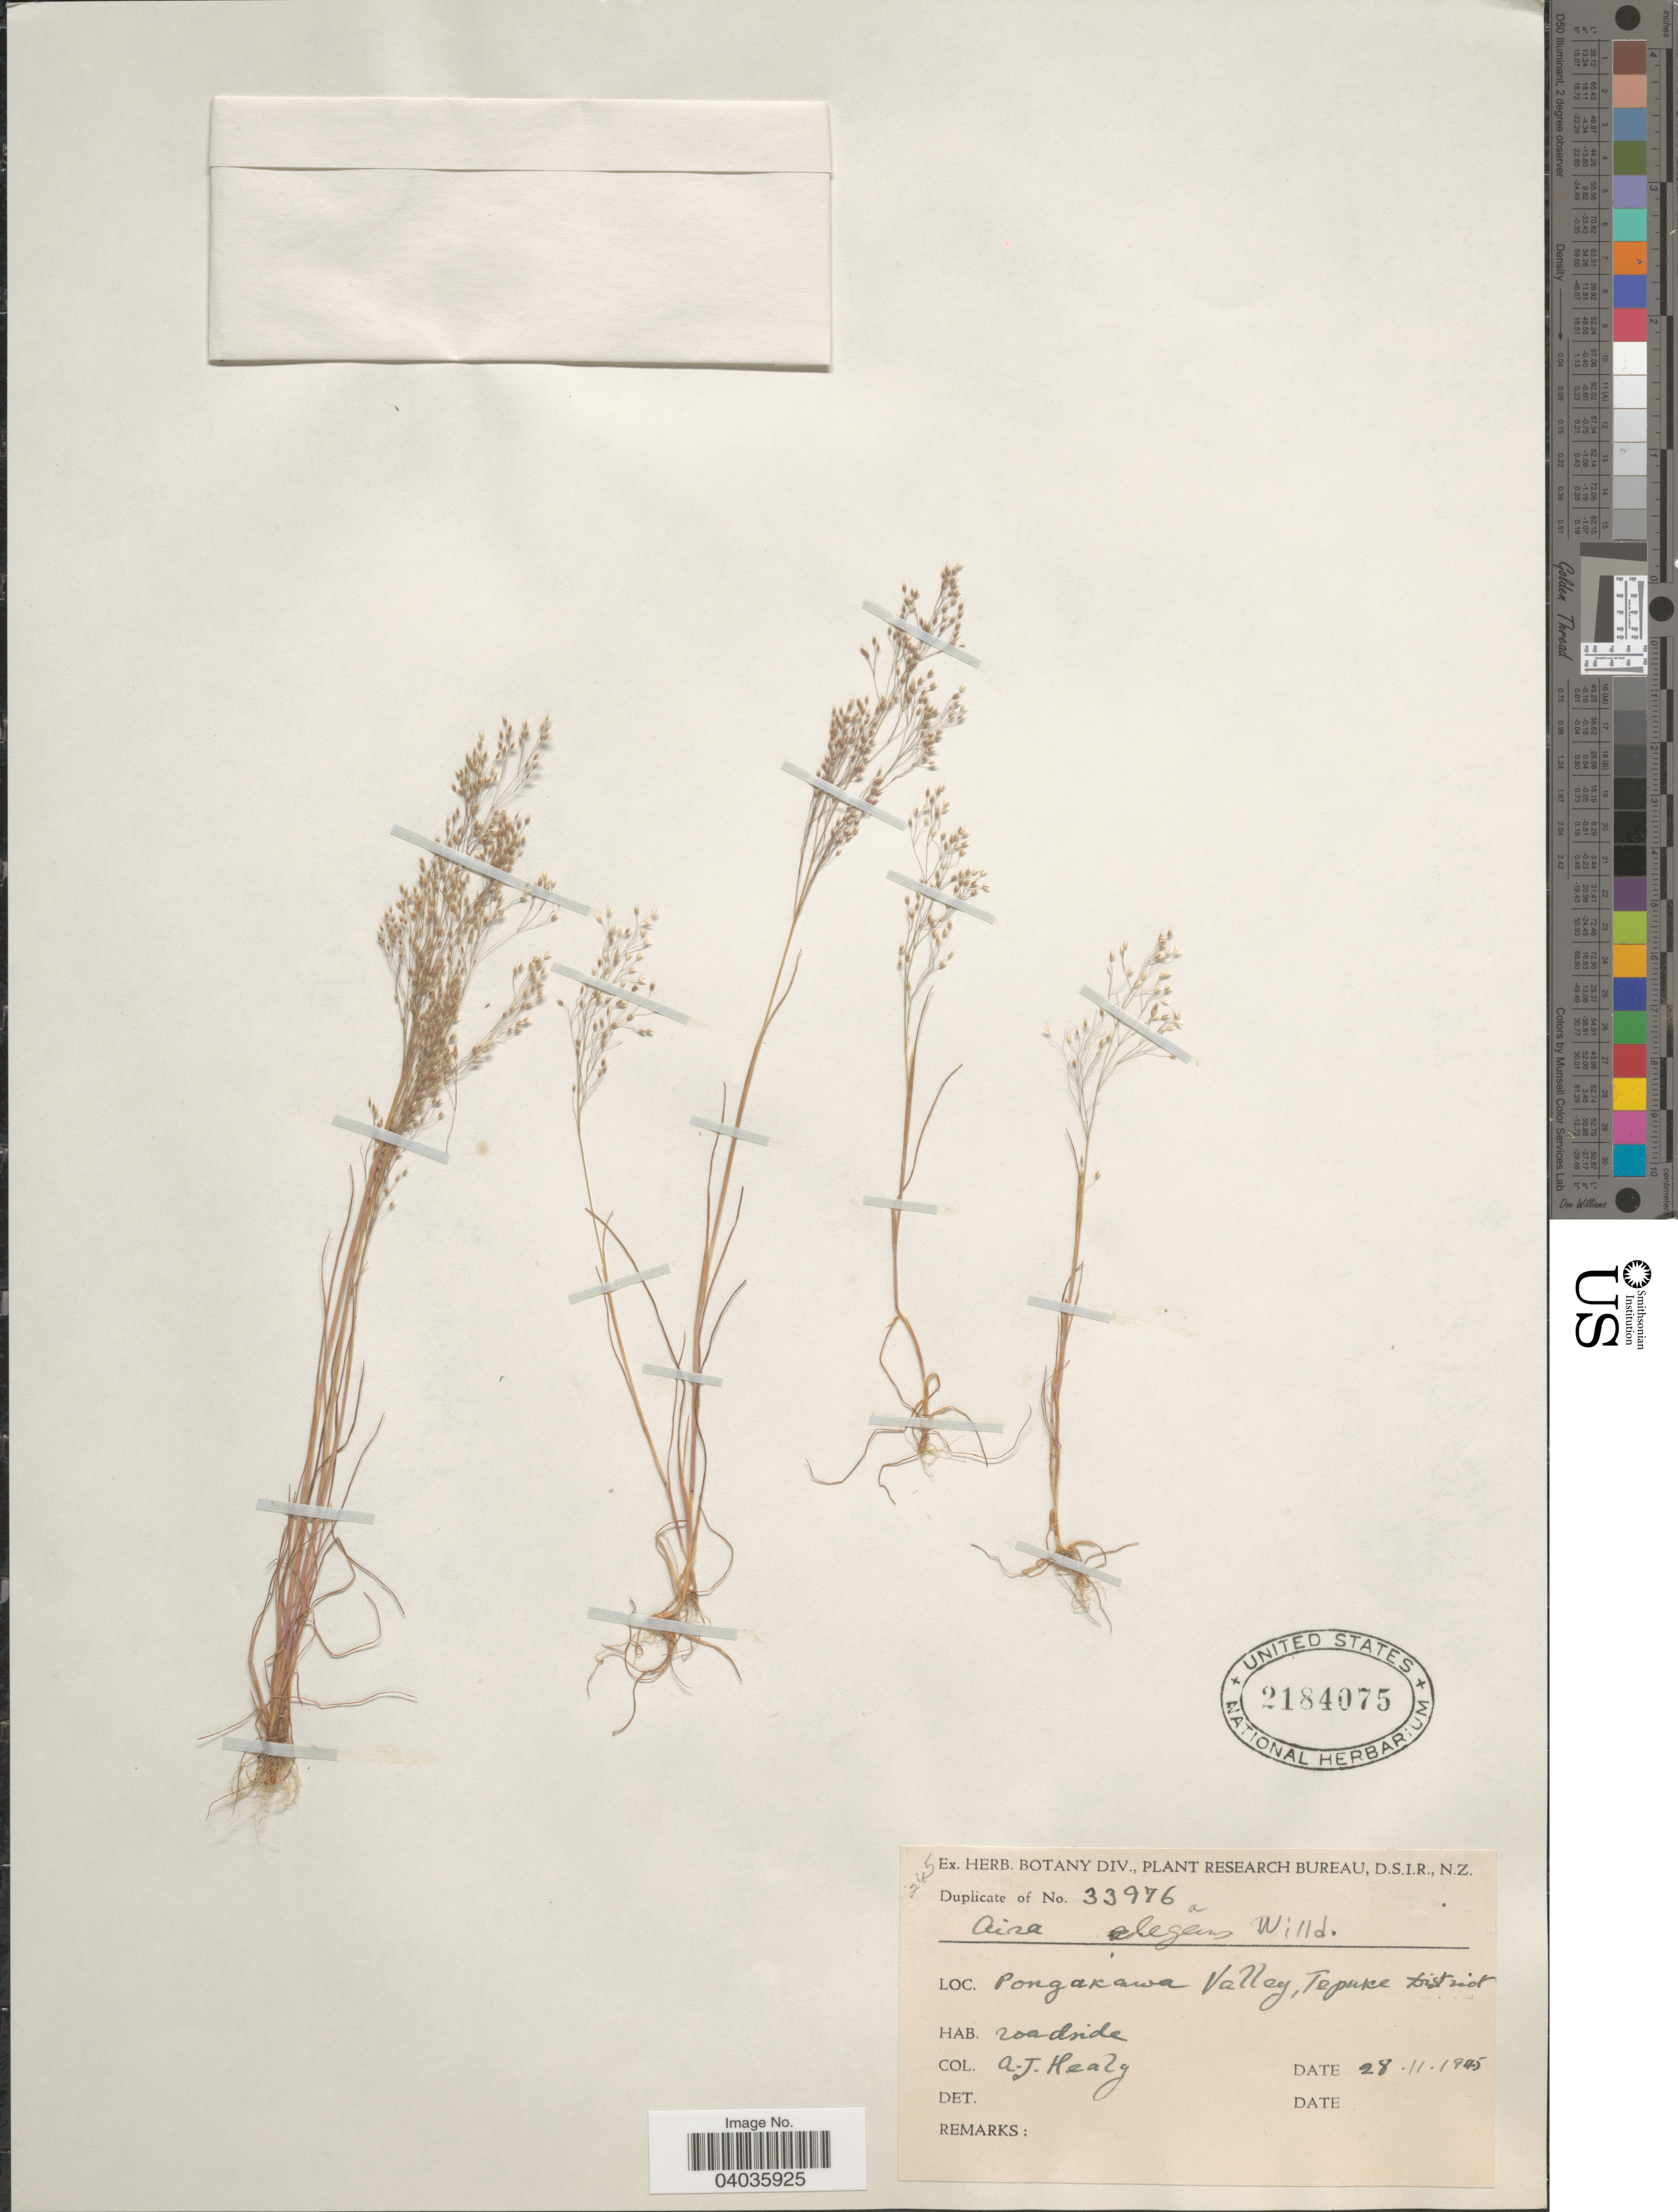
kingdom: Plantae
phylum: Tracheophyta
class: Liliopsida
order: Poales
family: Poaceae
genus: Aira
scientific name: Aira elegans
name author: L.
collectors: A. Healy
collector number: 33976a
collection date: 1945-11-28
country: New Zealand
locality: Pongakawa Valley, Tepuke District.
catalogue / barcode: US 2184075